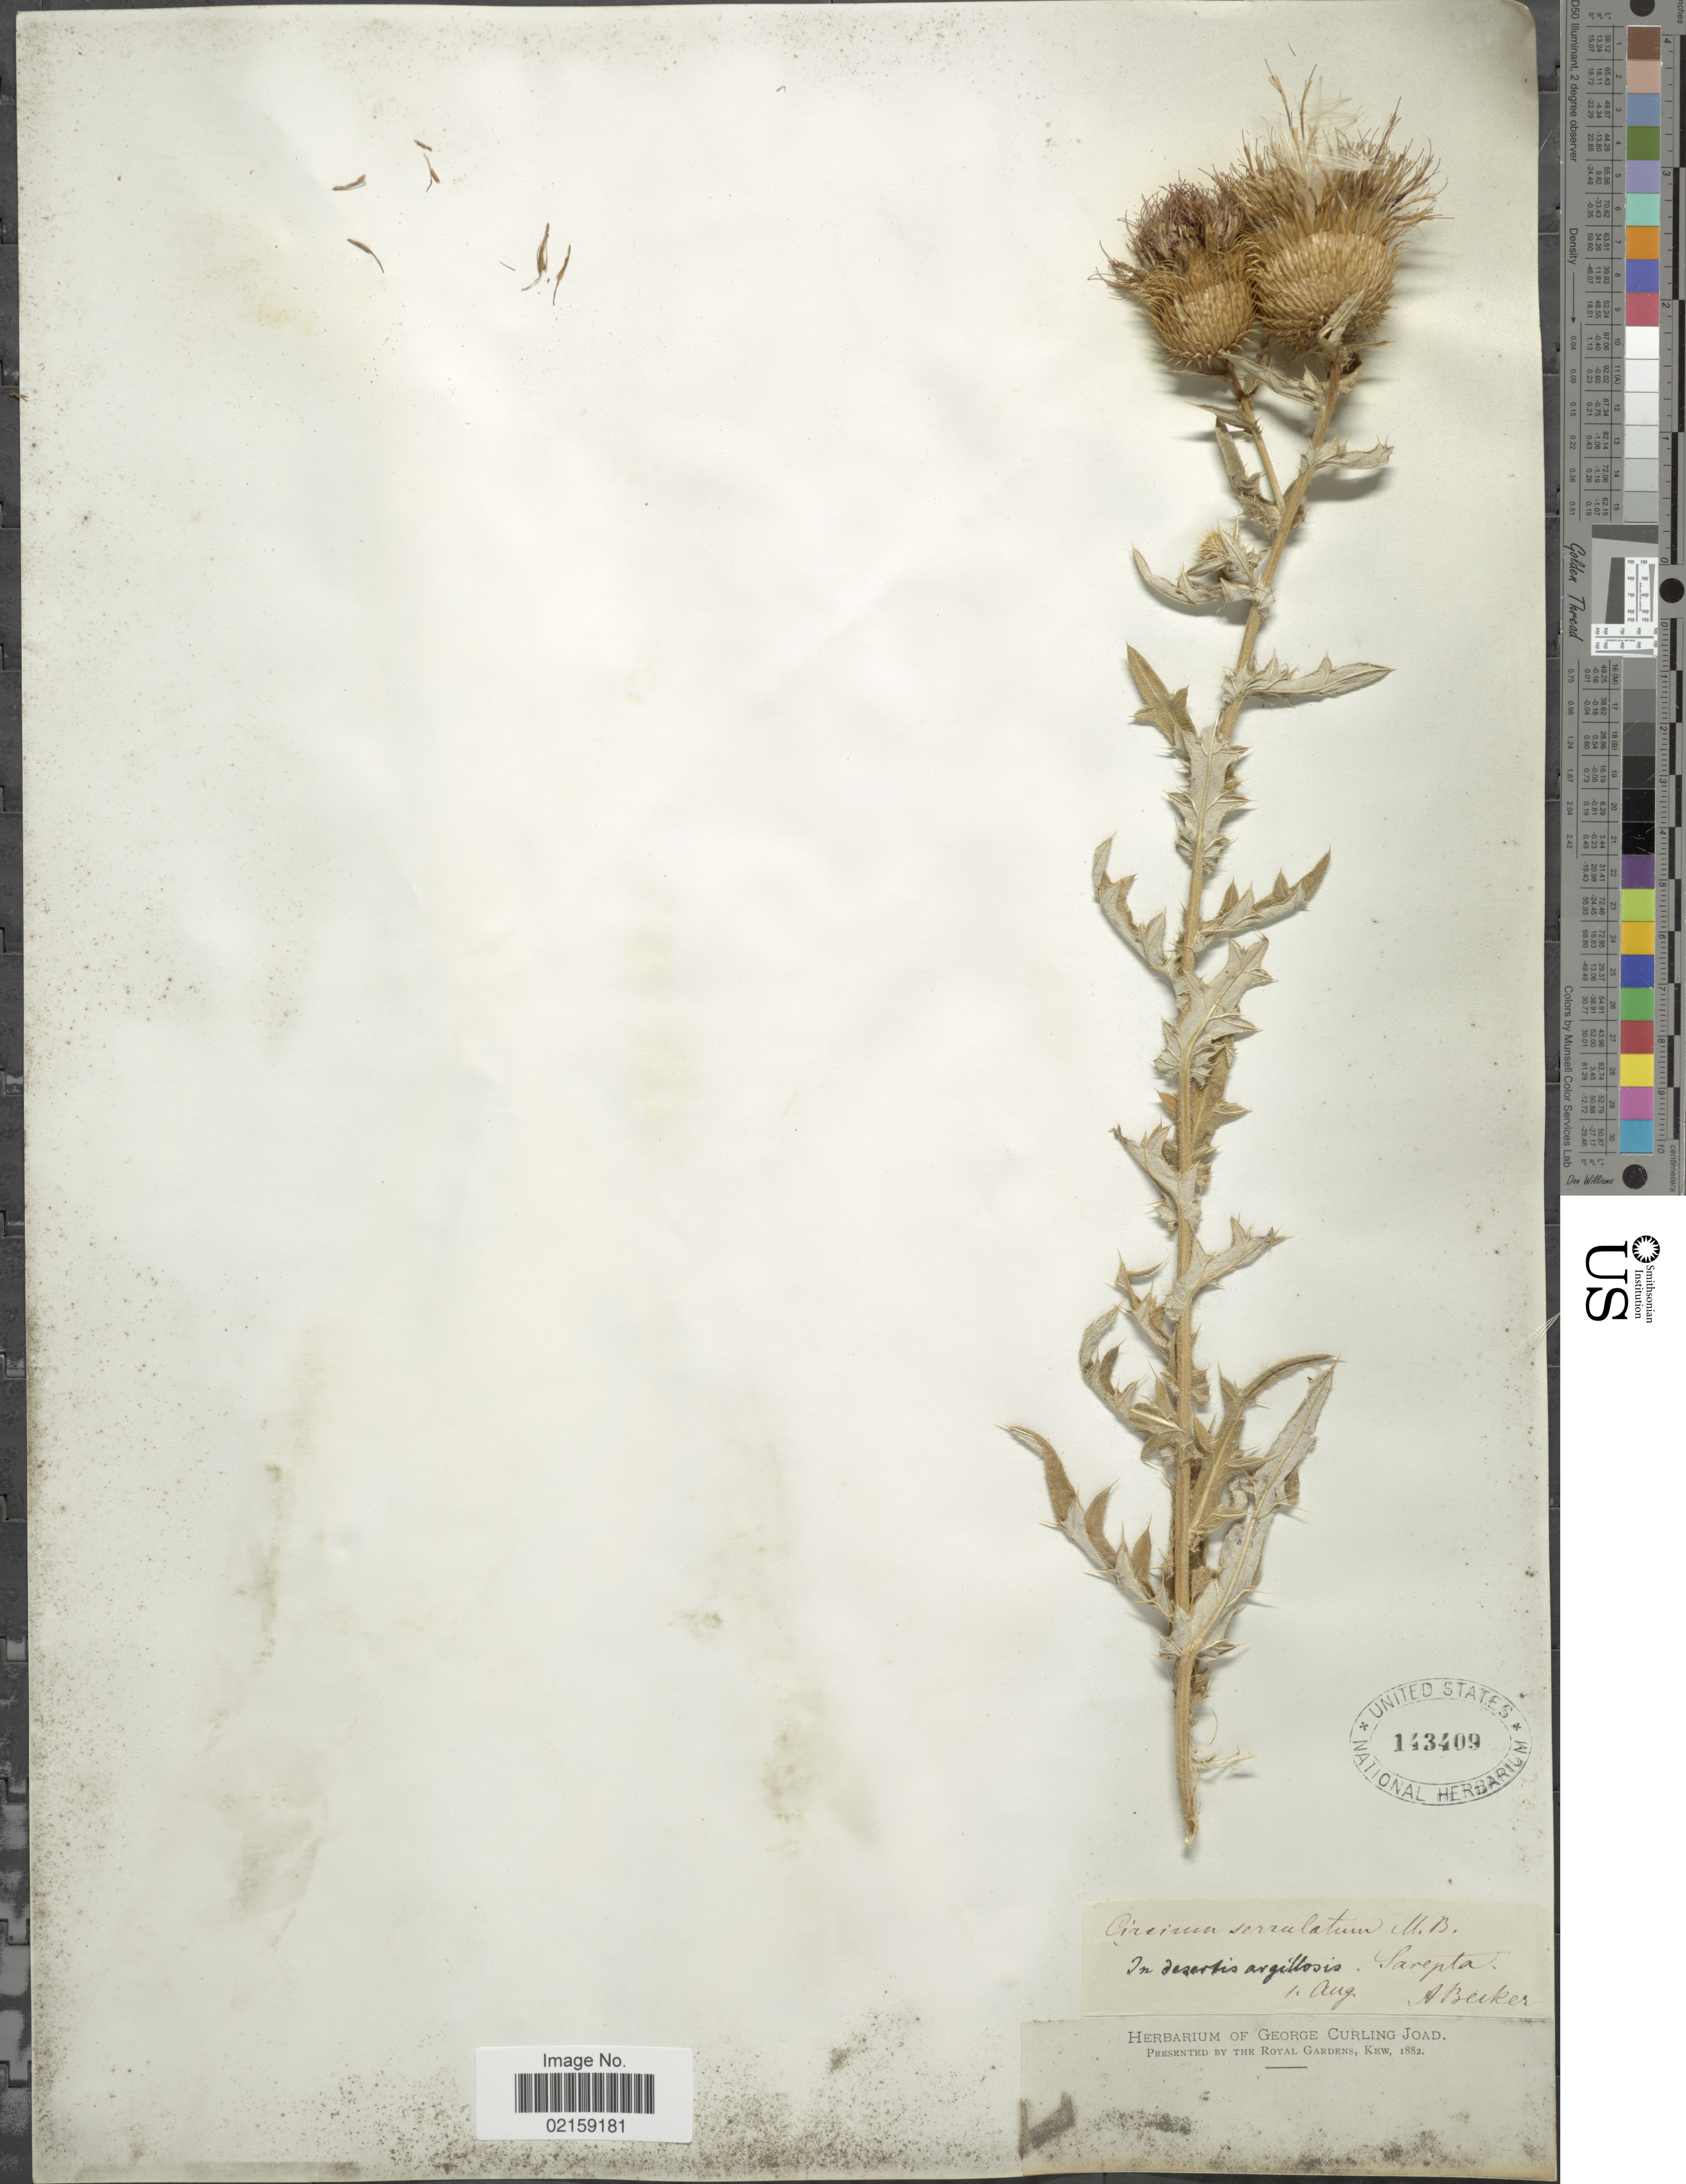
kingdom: Plantae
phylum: Tracheophyta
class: Magnoliopsida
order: Asterales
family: Asteraceae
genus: Cirsium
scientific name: Cirsium serrulatum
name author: (M. Bieb.) Fisch.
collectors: A. Becker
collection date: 1882-08-01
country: Russian Federation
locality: Sarepta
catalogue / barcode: US 143409